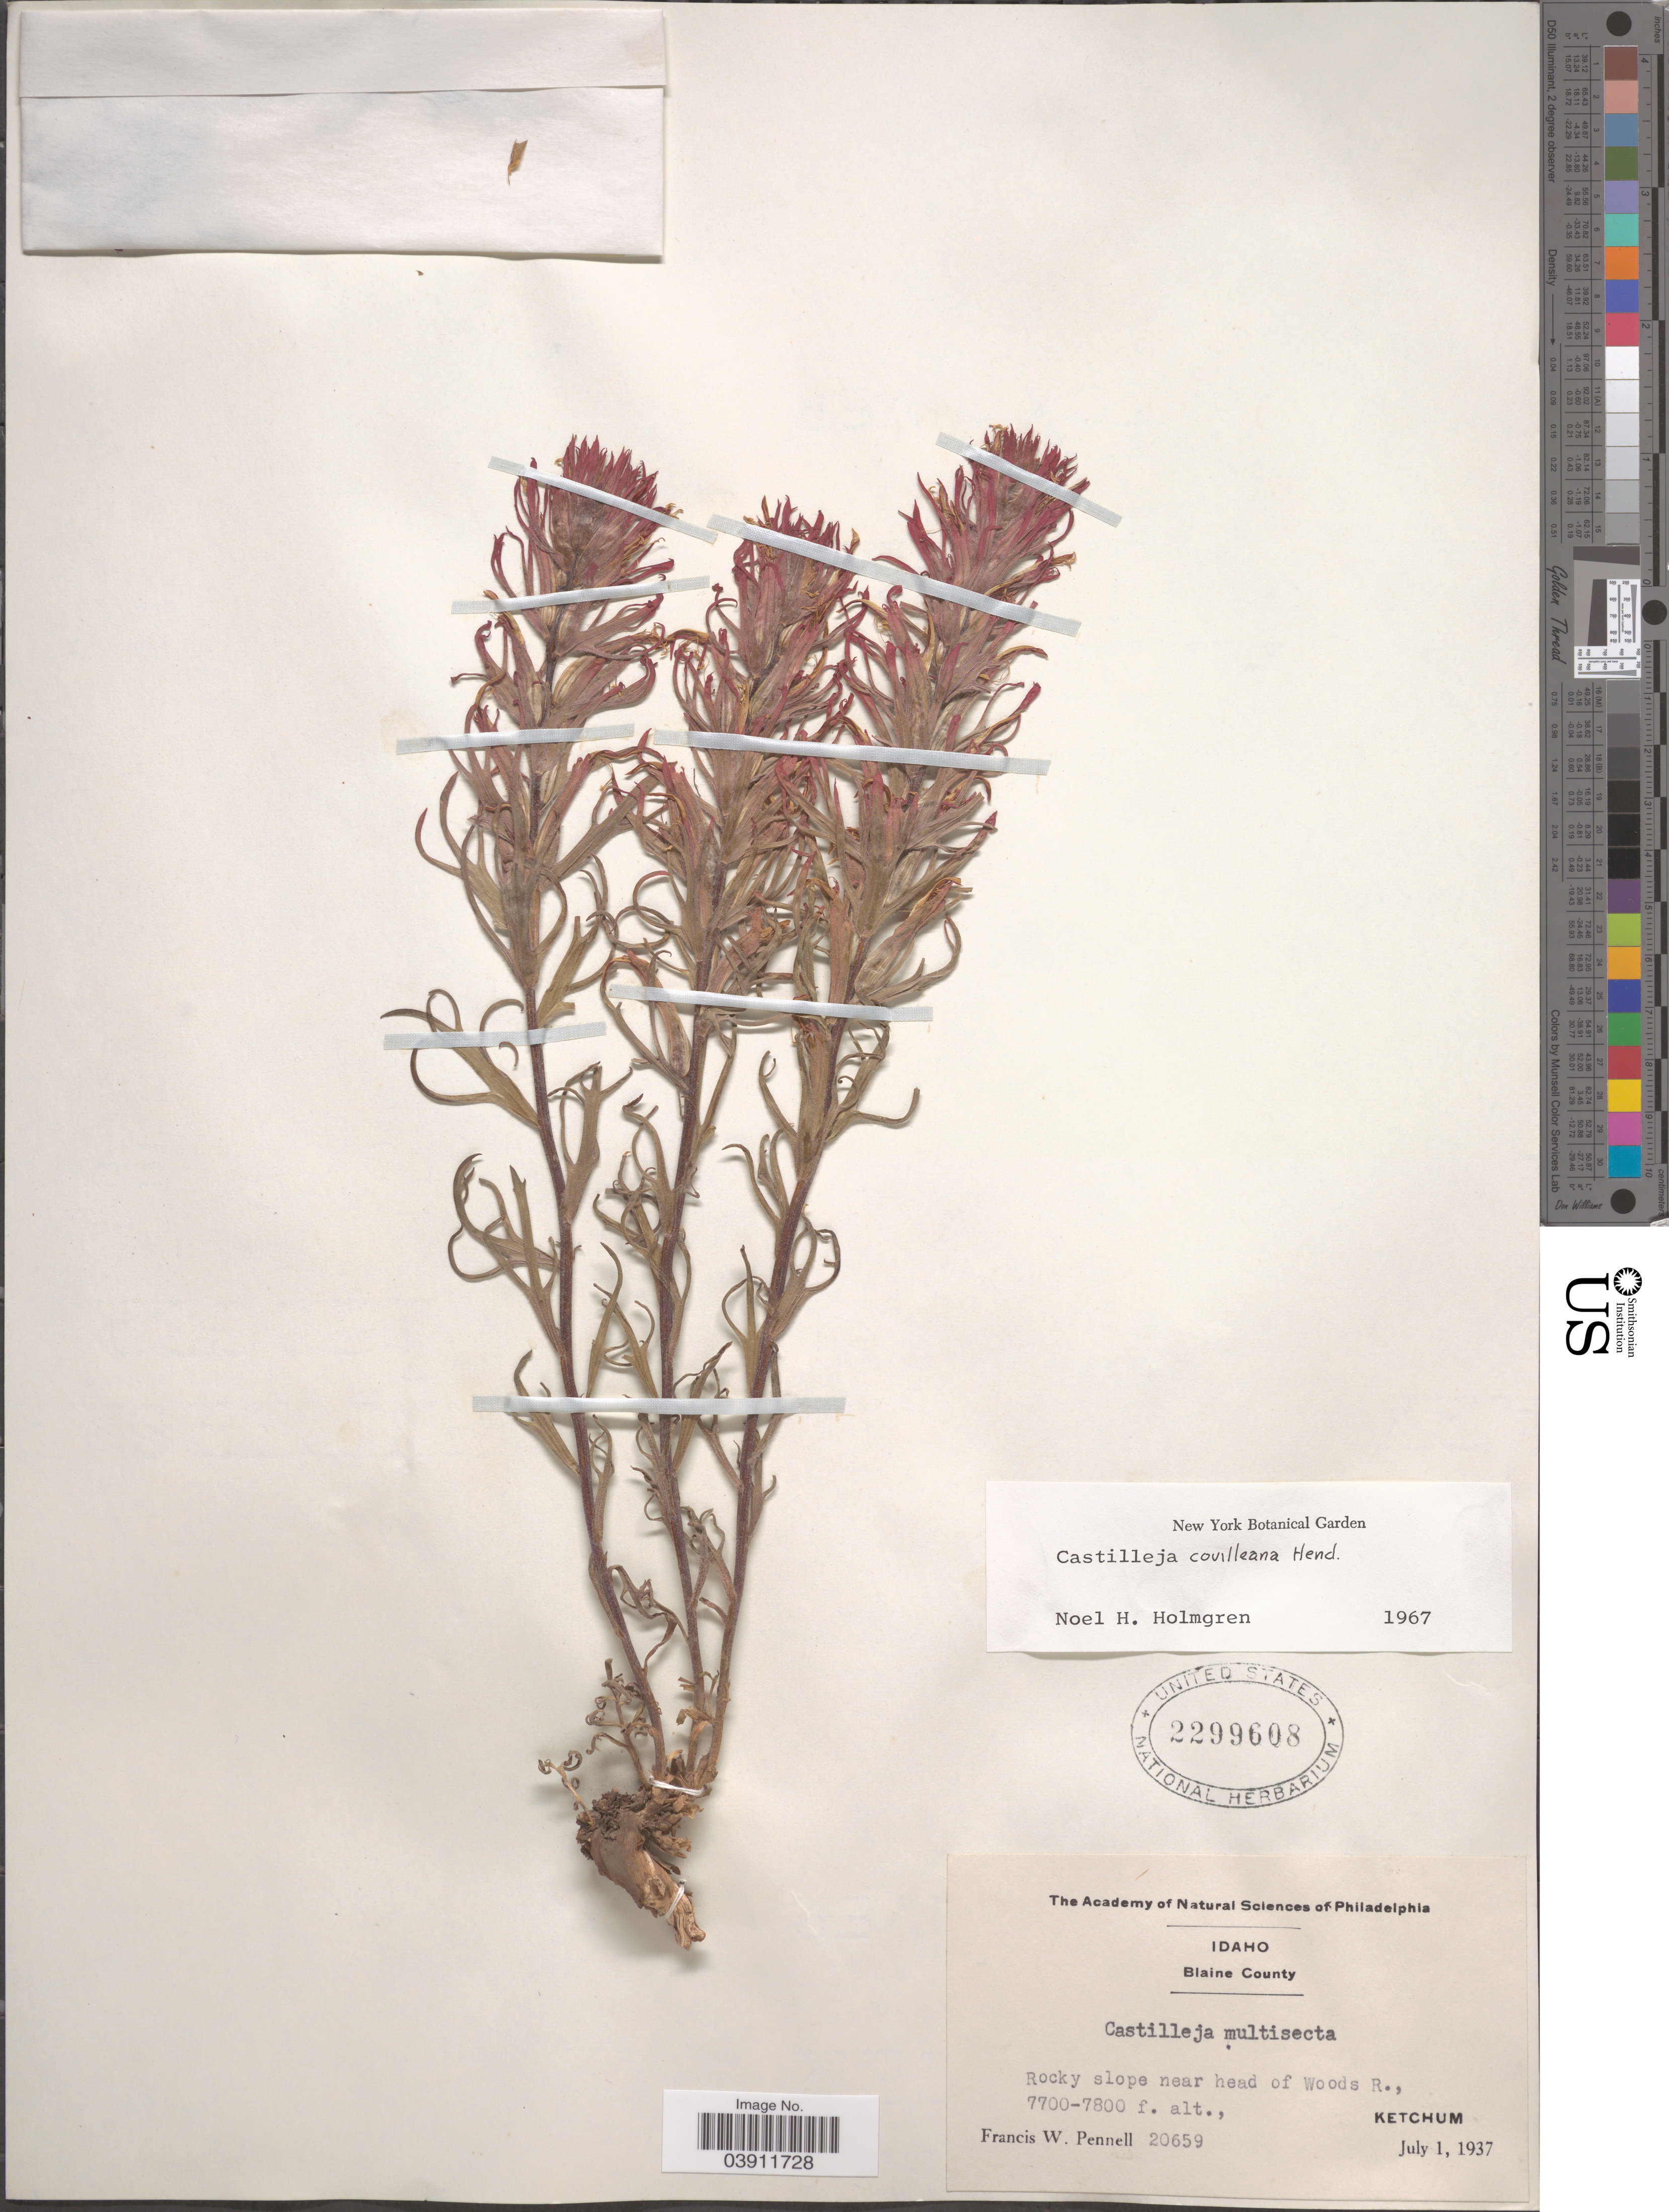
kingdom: Plantae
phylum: Tracheophyta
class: Magnoliopsida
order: Lamiales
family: Orobanchaceae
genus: Castilleja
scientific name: Castilleja covilleana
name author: L.F. Hend.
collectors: F. W. Pennell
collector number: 20659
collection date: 1937-07-01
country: United States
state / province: Idaho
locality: Blaine County. Near head of Woods R., Ketchum.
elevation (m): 2347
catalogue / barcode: US 2299608